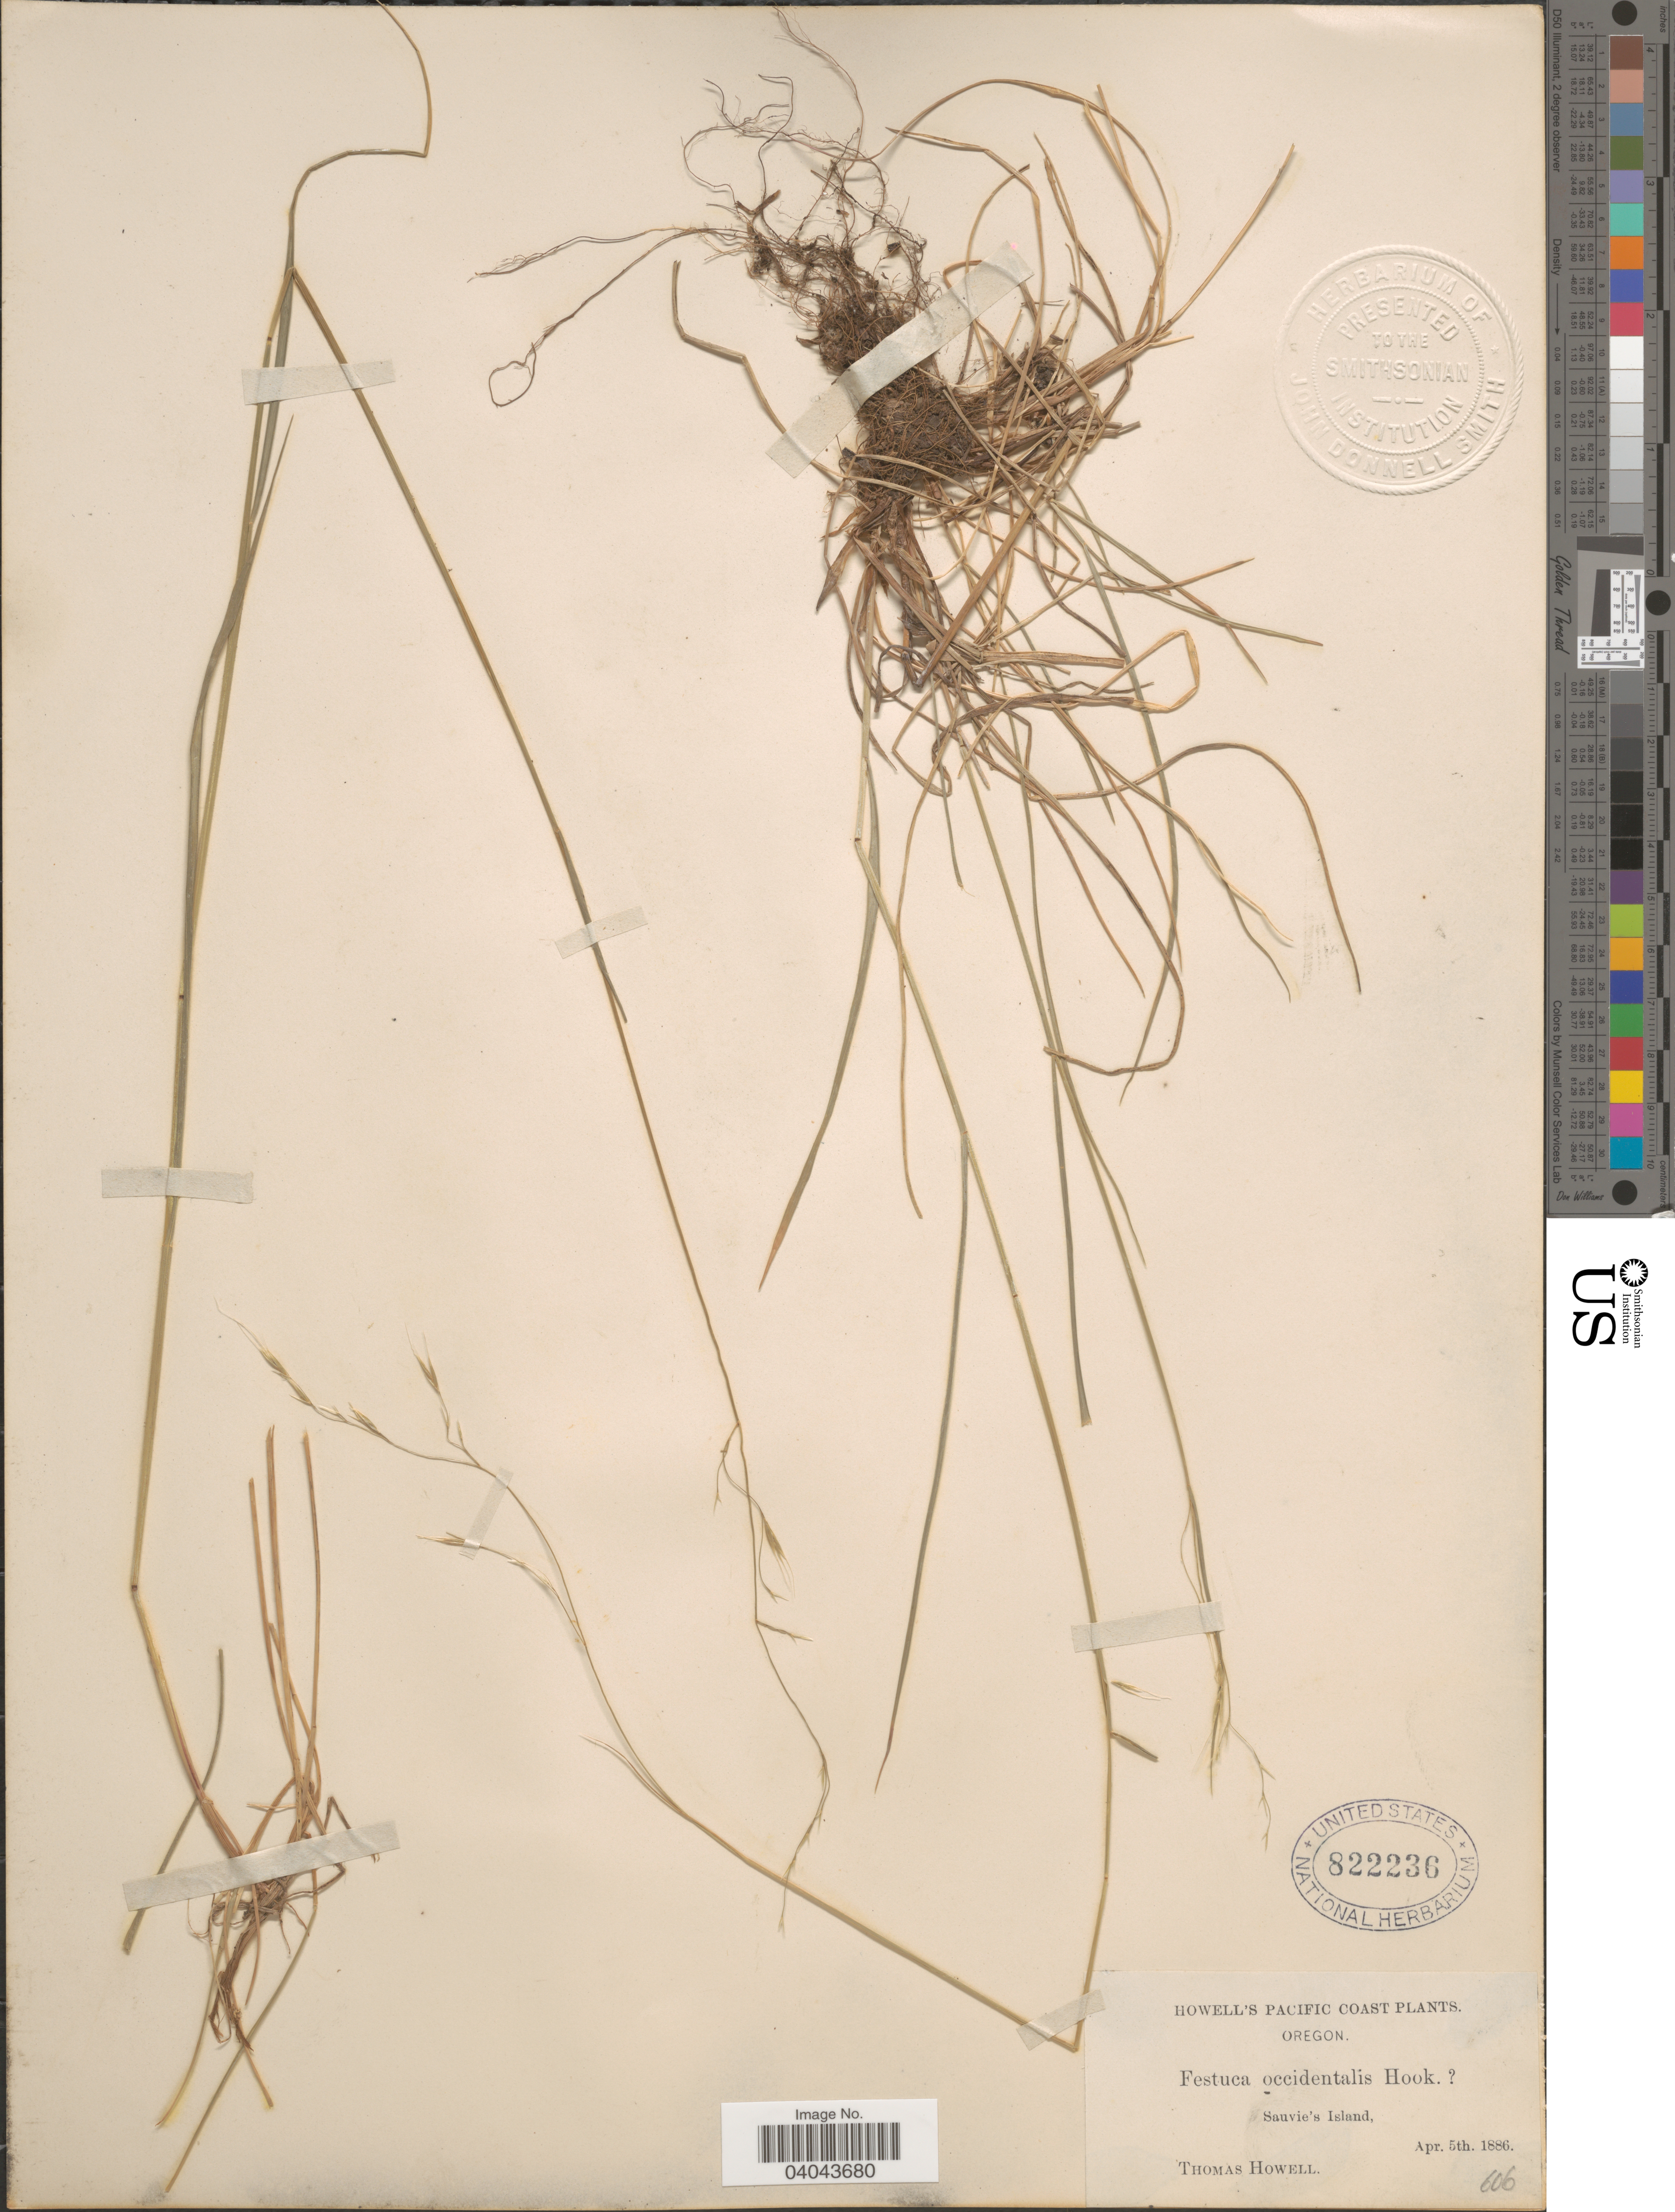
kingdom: Plantae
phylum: Tracheophyta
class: Liliopsida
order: Poales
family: Poaceae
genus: Festuca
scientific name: Festuca occidentalis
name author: Hook.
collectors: T. Howell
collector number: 606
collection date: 1886-04-05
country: United States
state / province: Oregon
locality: Pacific Coast. Sauvie's Island.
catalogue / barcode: US 822236